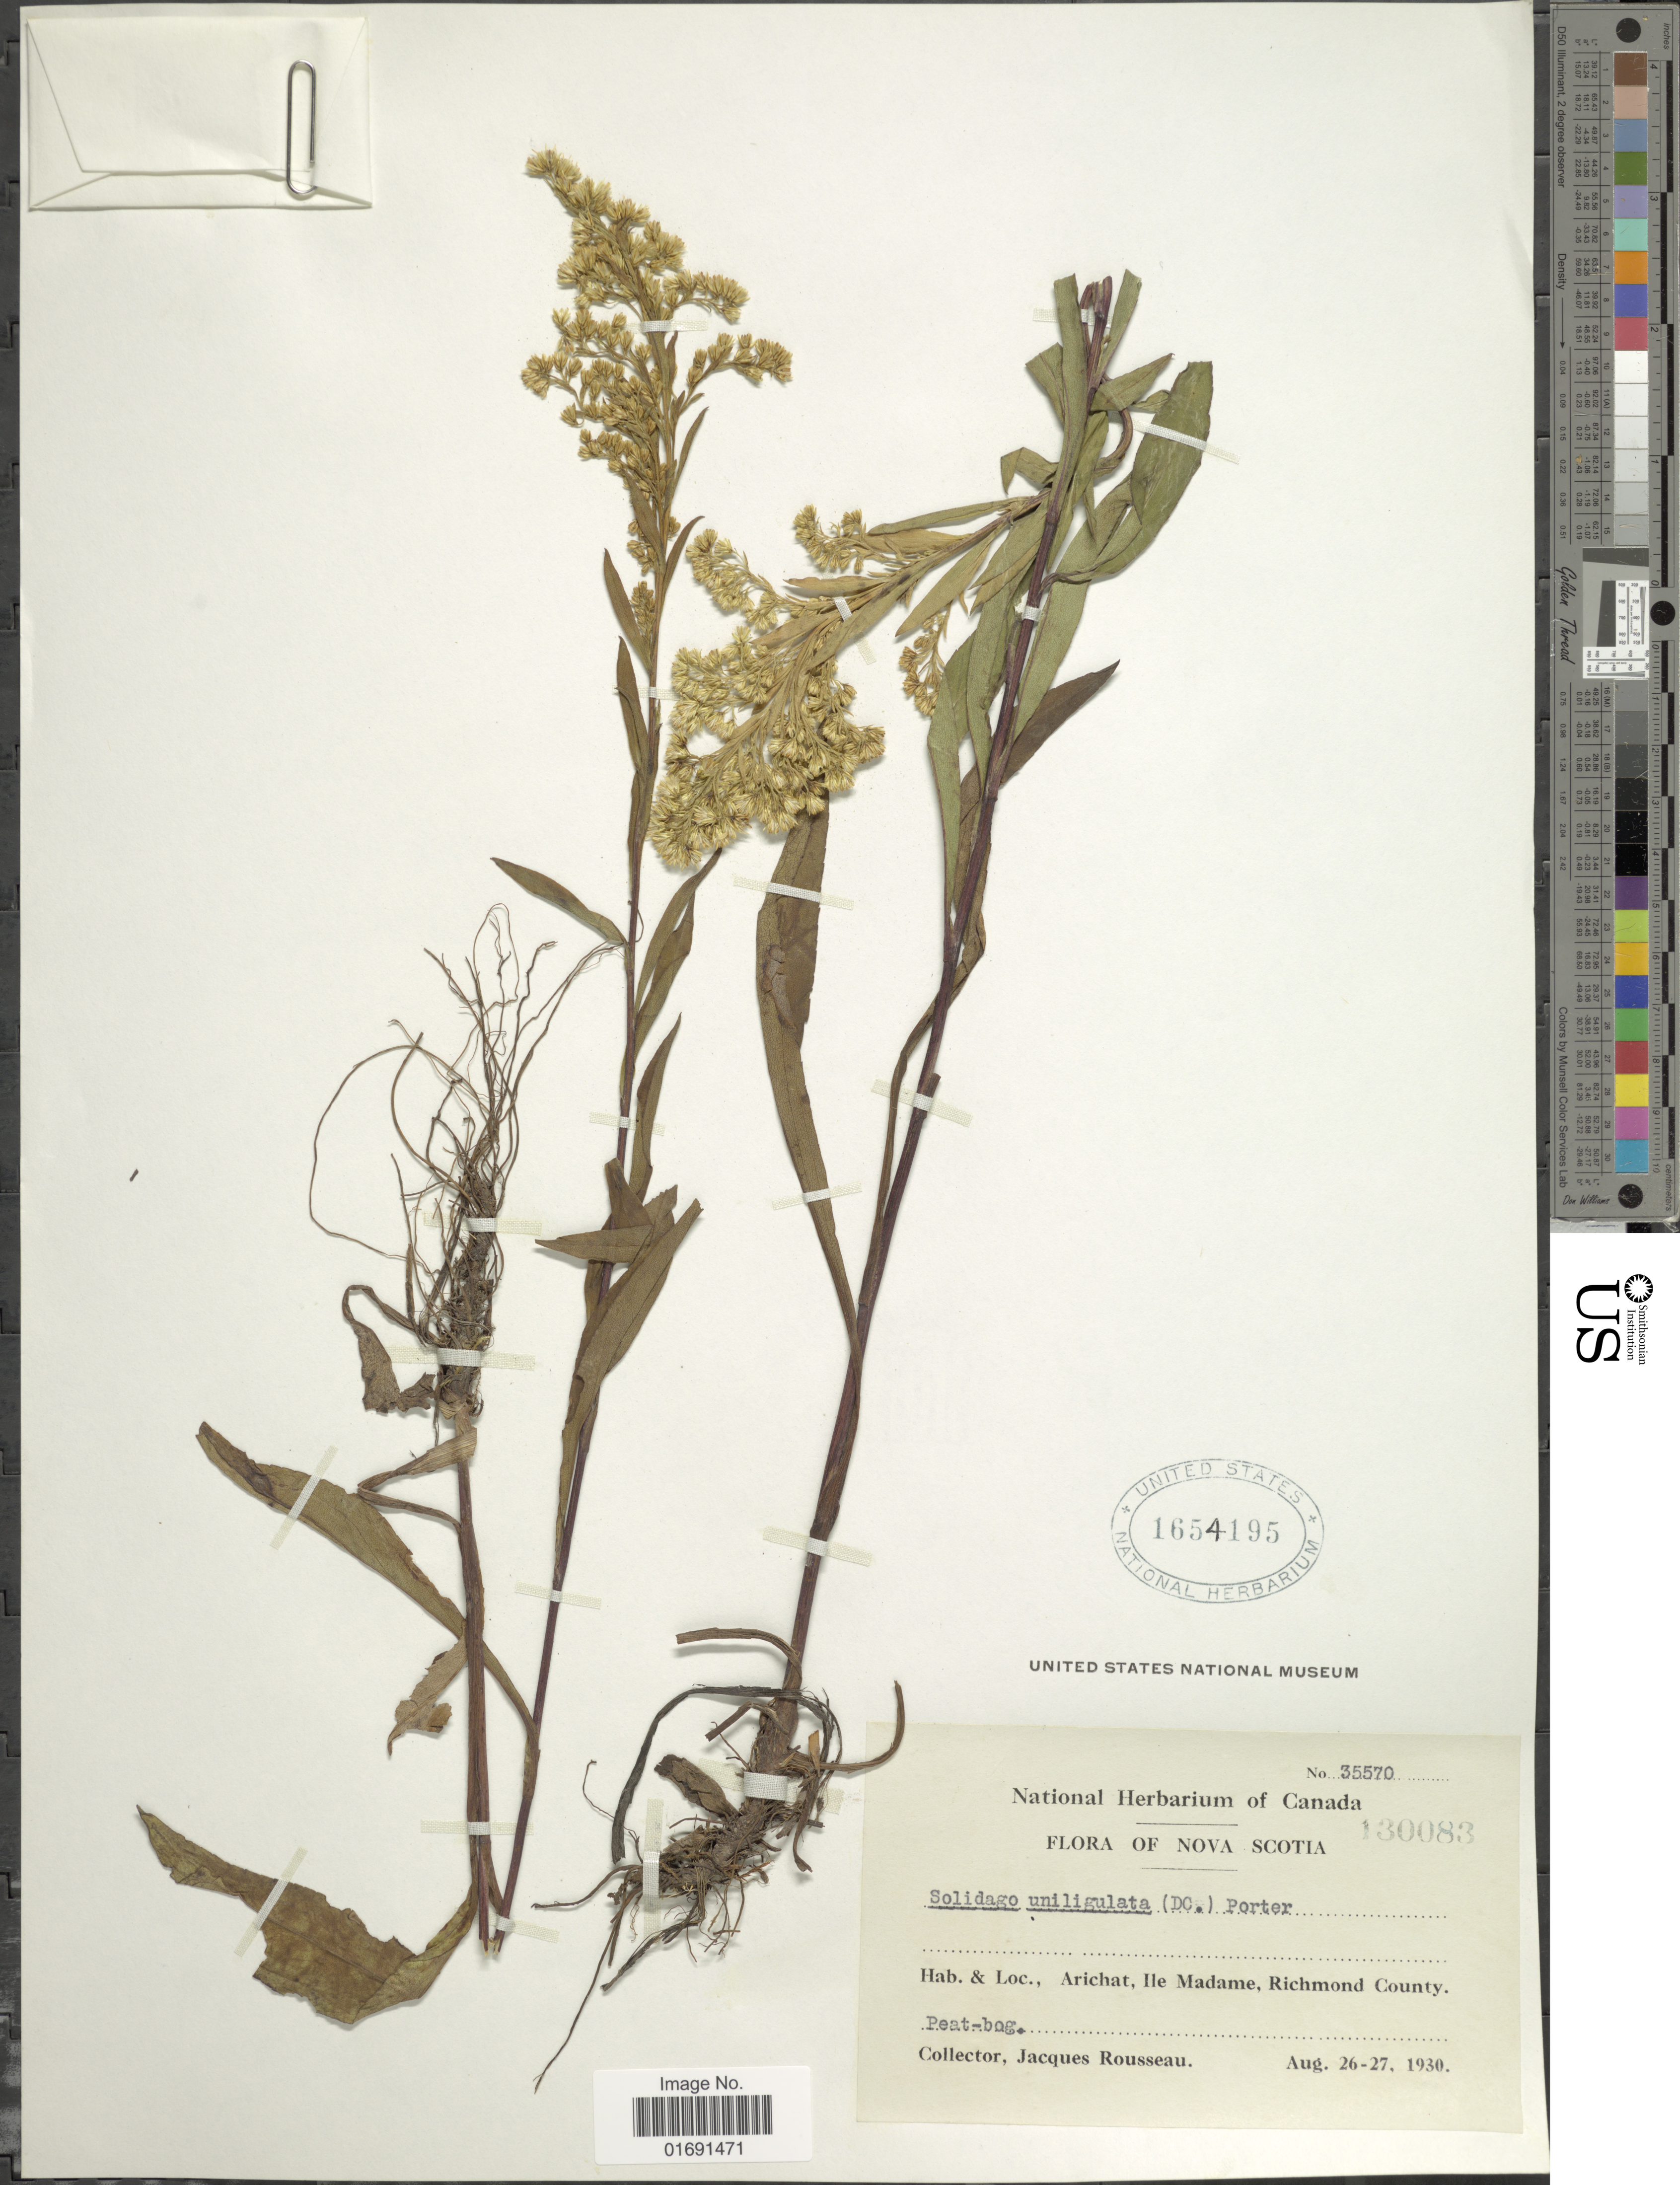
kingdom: Plantae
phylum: Tracheophyta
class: Magnoliopsida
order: Asterales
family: Asteraceae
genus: Solidago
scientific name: Solidago uniligulata var. uniligulata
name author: (DC.) Porter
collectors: J. Rousseau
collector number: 35570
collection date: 1930-08-26/1930-08-27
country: Canada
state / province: Nova Scotia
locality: Arichat, Ile Madame, Richmond County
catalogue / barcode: US 1654195